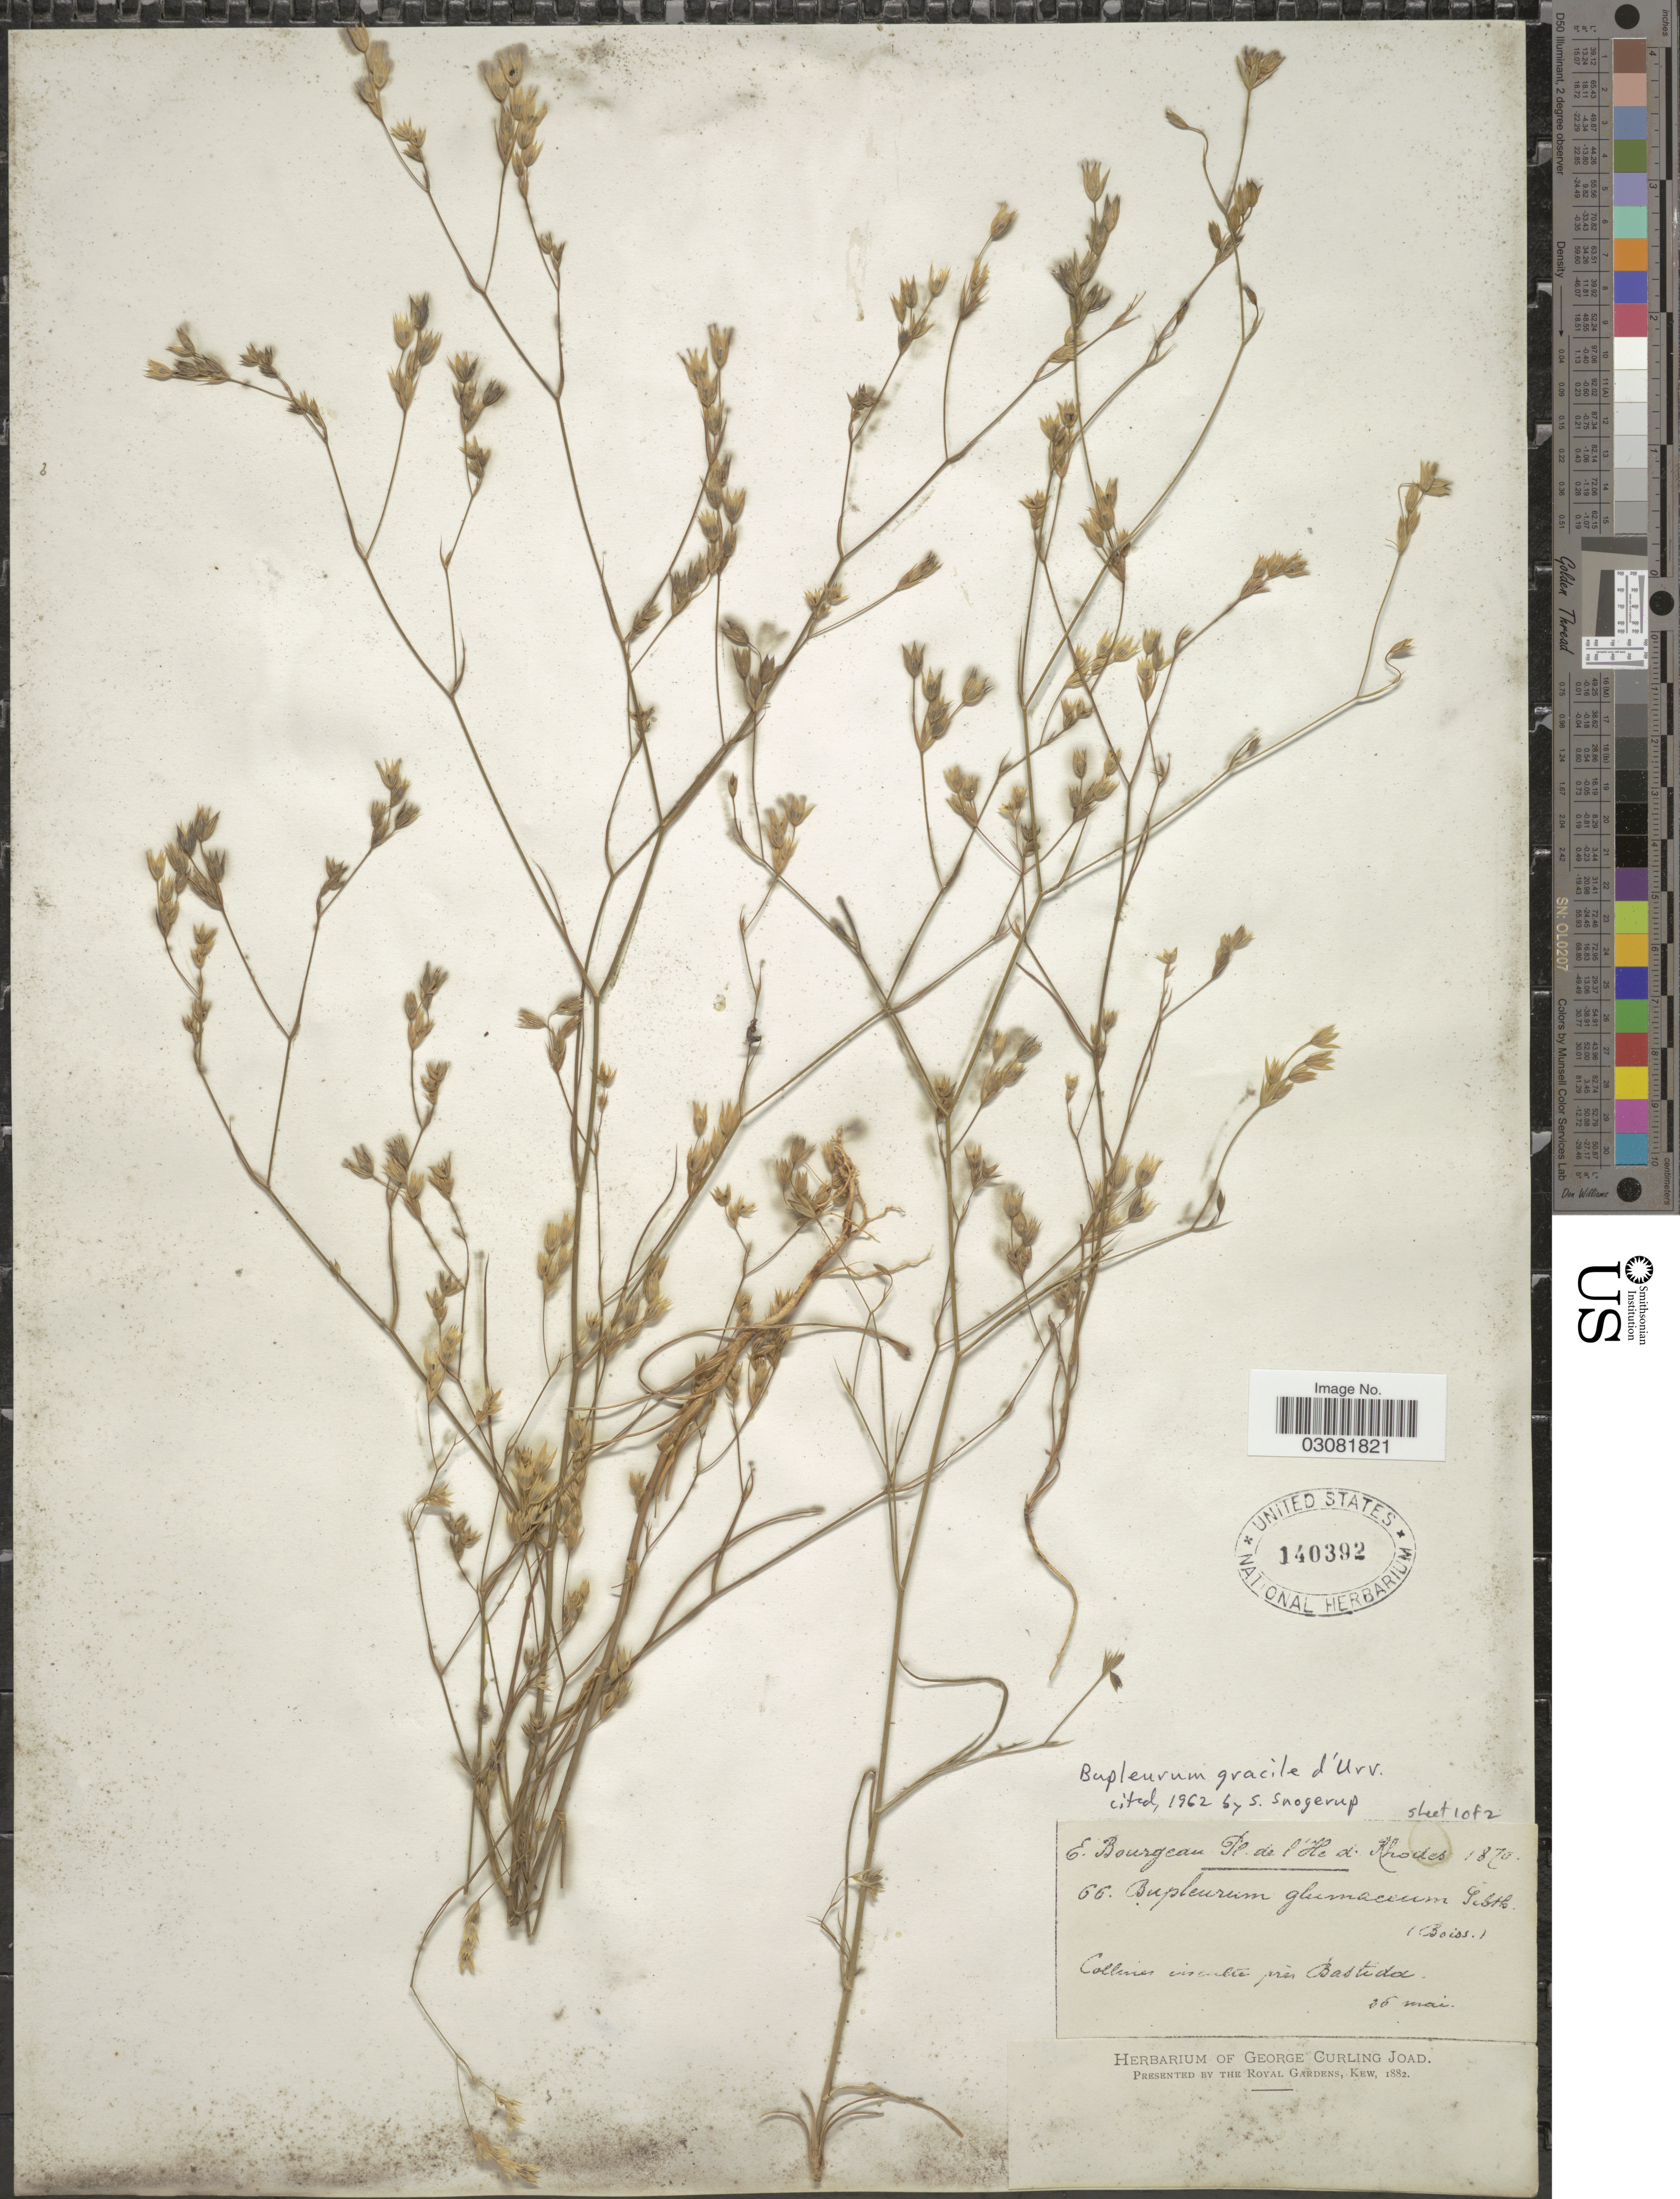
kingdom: Plantae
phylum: Tracheophyta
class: Magnoliopsida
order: Apiales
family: Apiaceae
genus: Bupleurum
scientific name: Bupleurum gracile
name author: d'Urv.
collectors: E. Bourgeau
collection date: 1870-05-26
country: Greece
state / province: South Aegean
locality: L'He d Rhodes, Collines inculté prés Bastida.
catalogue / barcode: US 140392